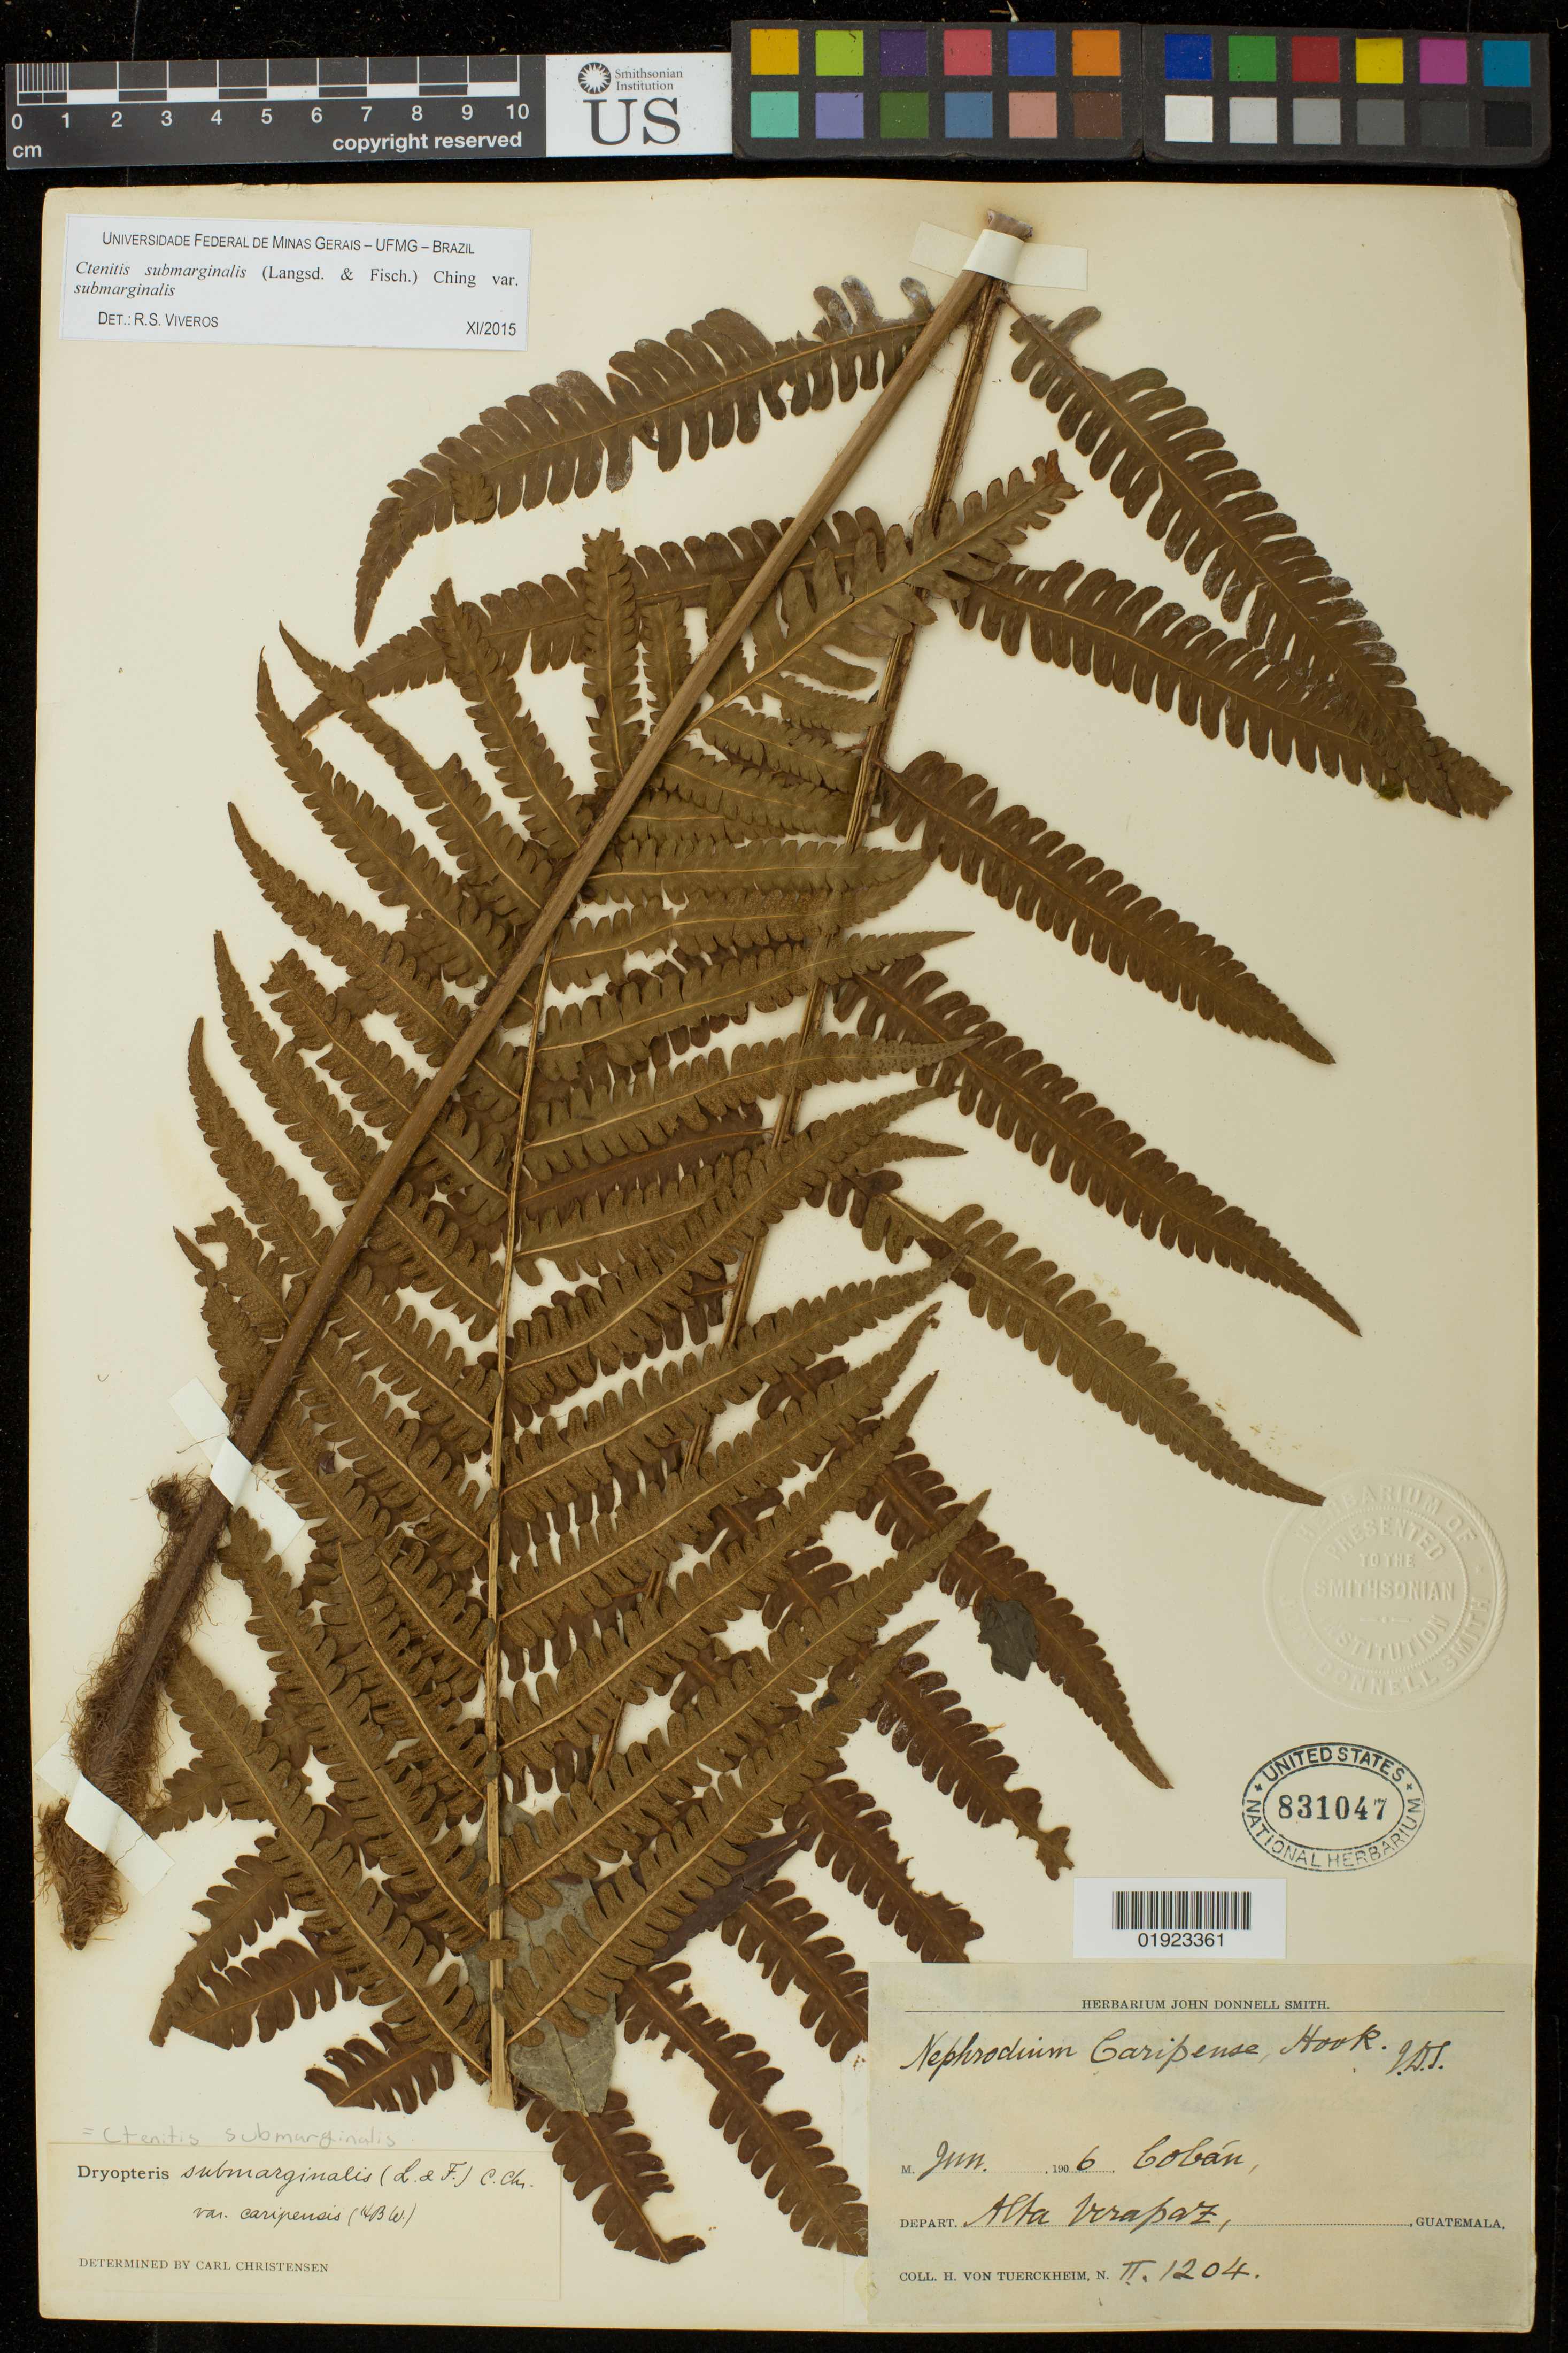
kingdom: Plantae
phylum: Tracheophyta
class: Polypodiopsida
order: Polypodiales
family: Dryopteridaceae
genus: Ctenitis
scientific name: Ctenitis submarginalis var. submarginalis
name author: (Langsd. & Fisch.) Ching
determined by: Viveros, R. S.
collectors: H. von Türckheim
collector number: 1204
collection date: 1906-06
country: Guatemala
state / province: Alta Verapaz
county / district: Cobán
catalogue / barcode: US 831047